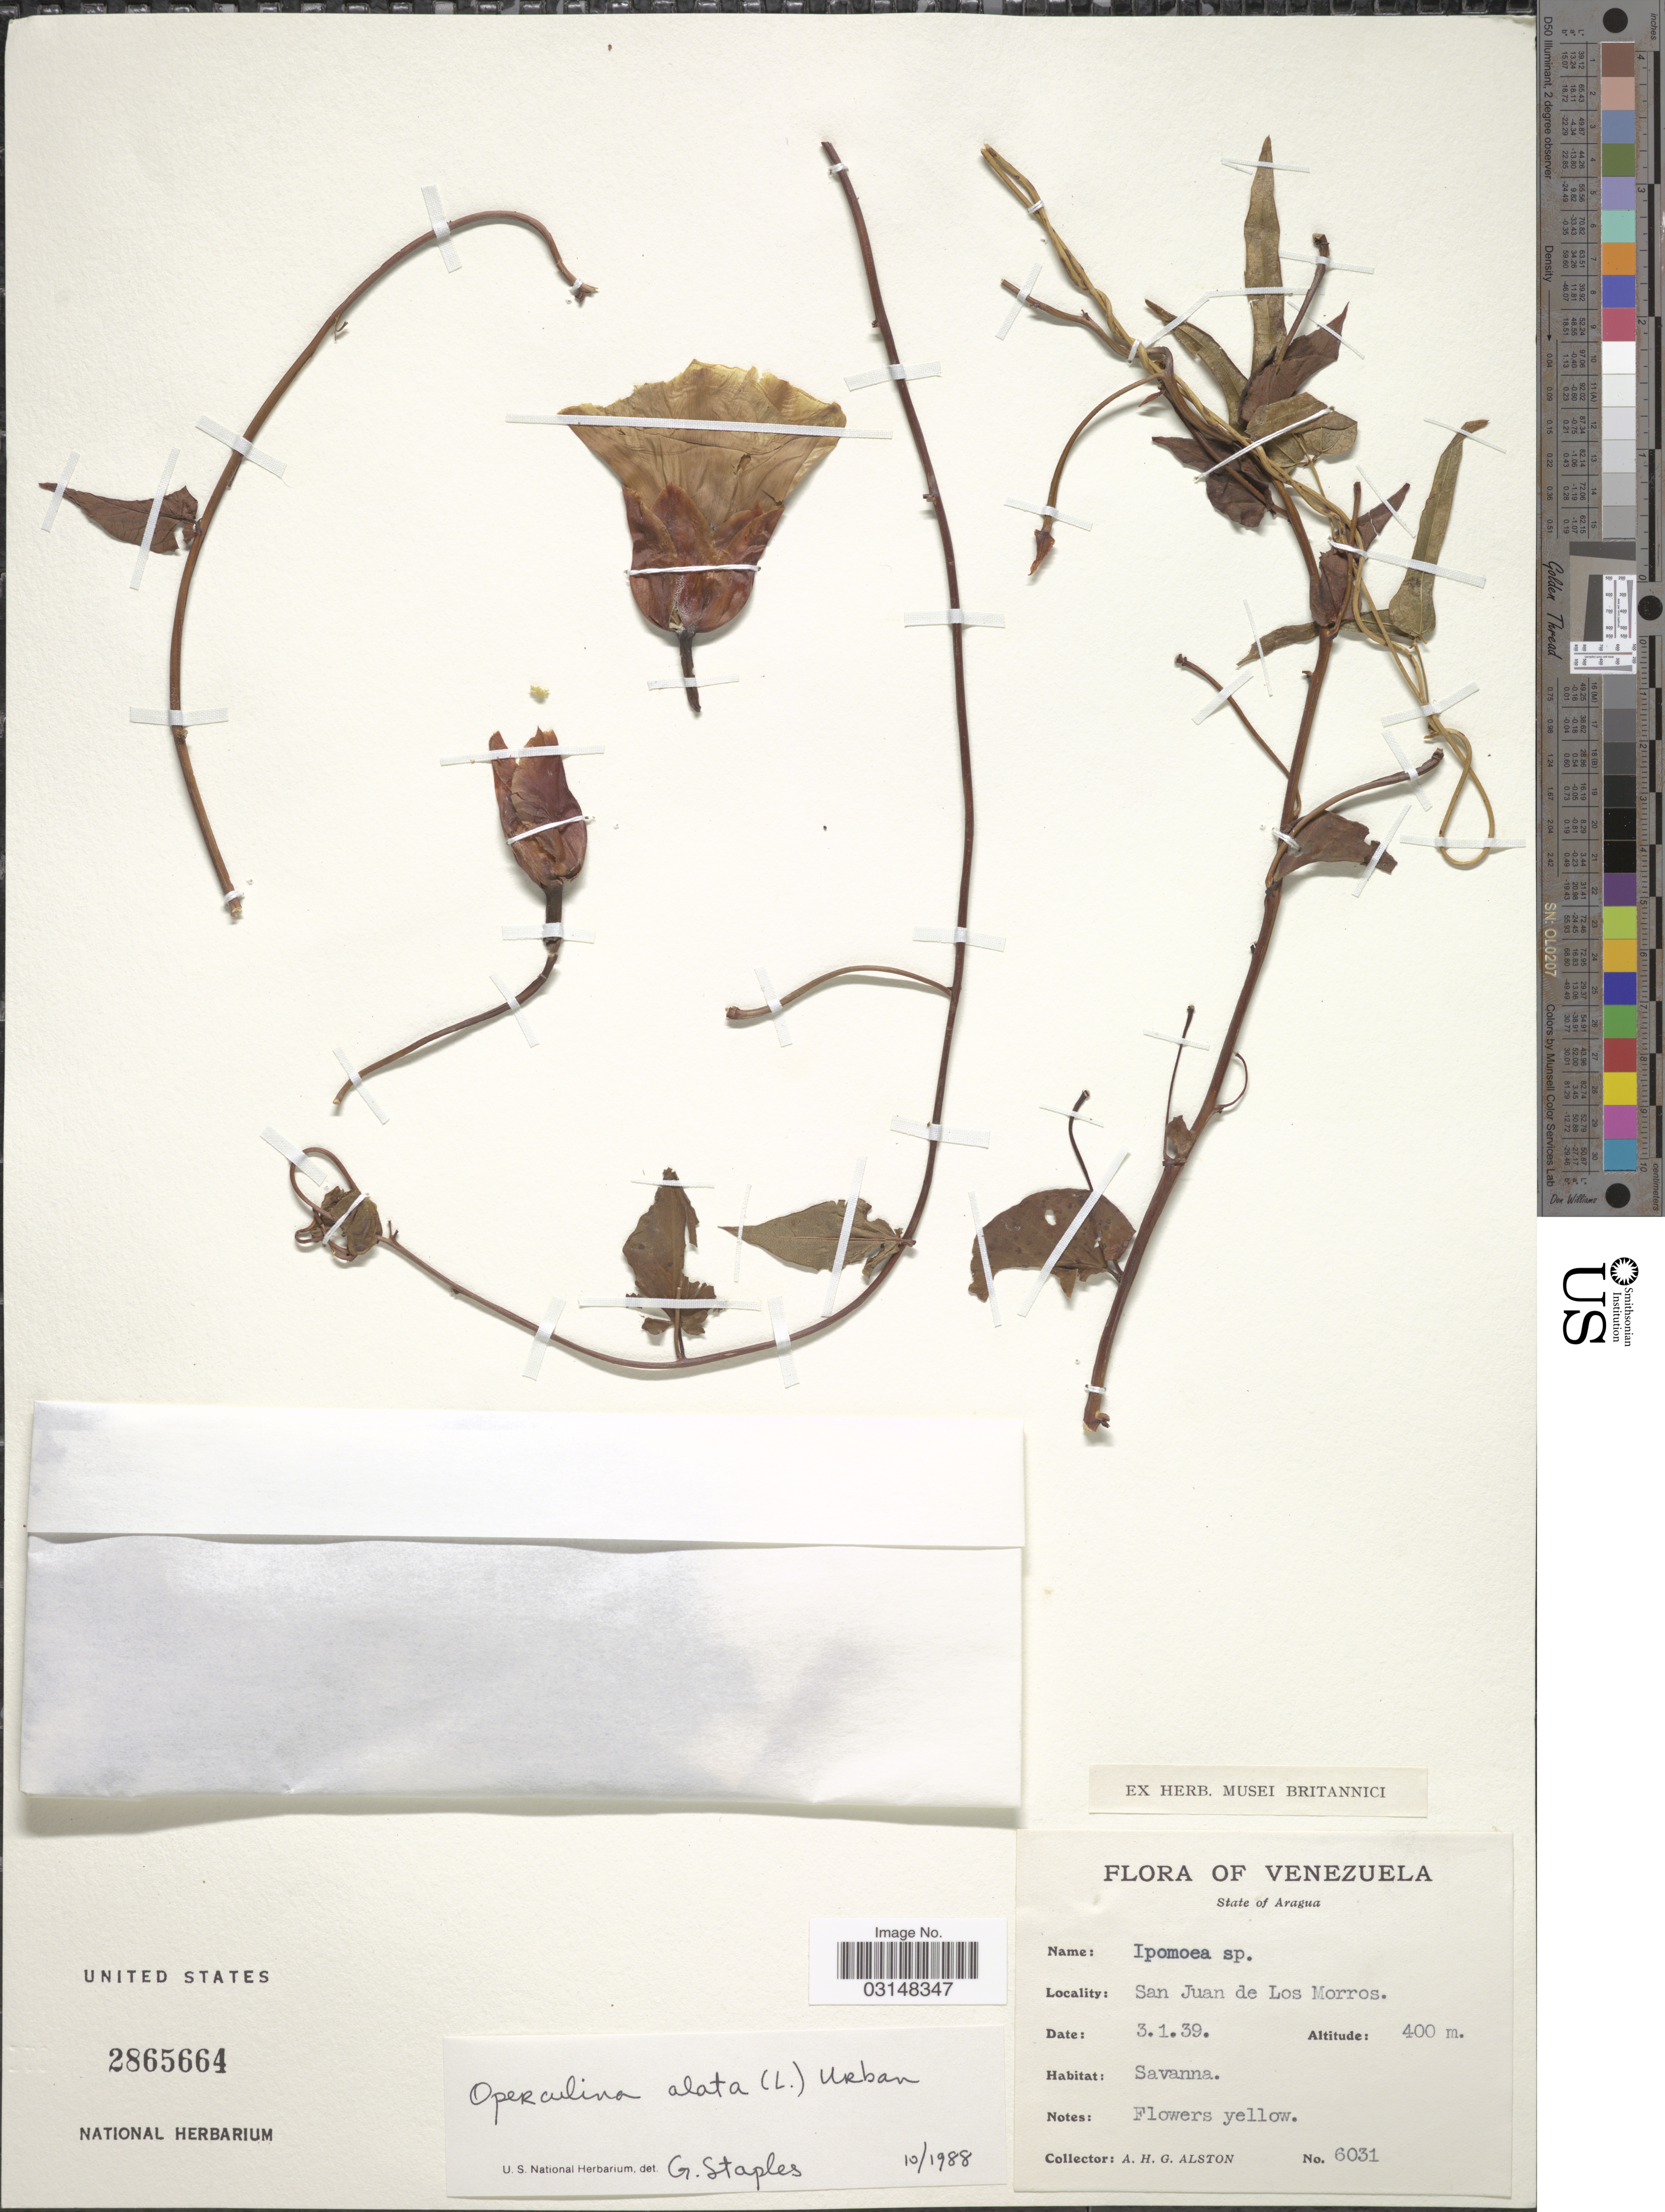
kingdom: Plantae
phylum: Tracheophyta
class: Magnoliopsida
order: Solanales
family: Convolvulaceae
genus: Operculina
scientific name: Operculina alata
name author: (Ham.) Urb.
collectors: A. H. Alston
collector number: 6031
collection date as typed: Transcribed d/m/y: 3/1/39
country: Venezuela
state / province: Aragua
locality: San Juan de Los Morros.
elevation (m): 400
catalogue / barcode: US 2865664